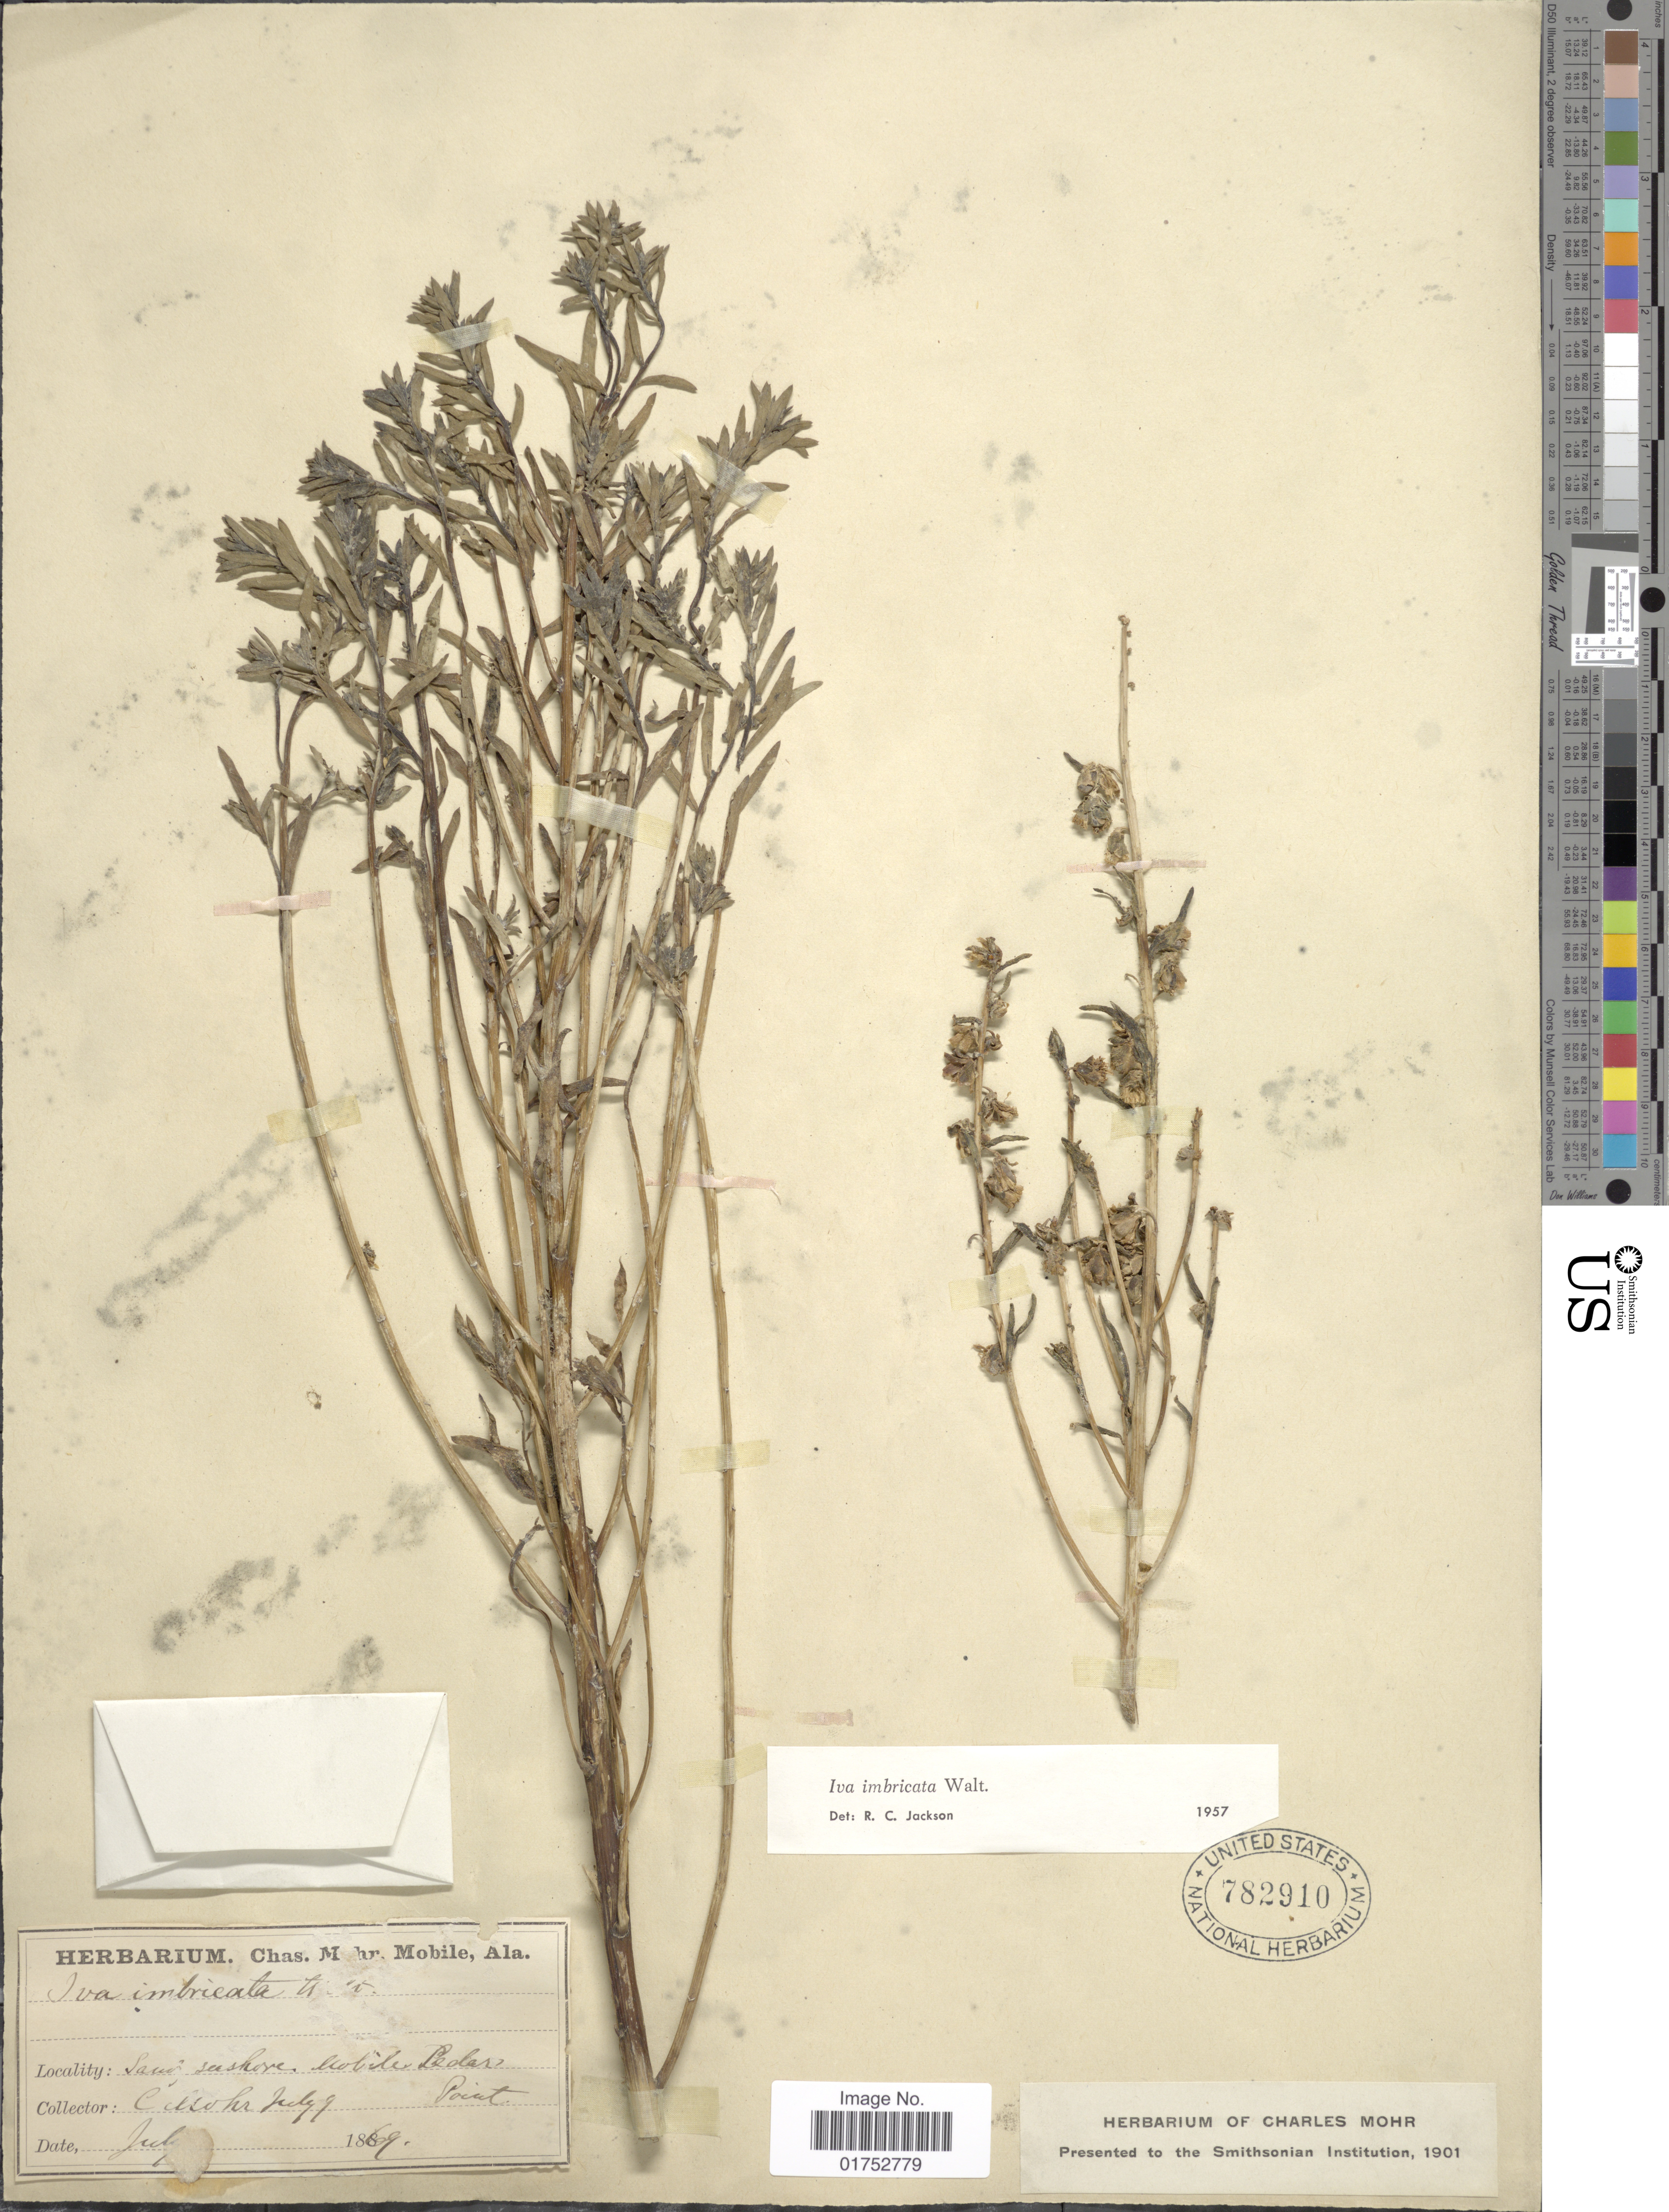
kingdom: Plantae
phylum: Tracheophyta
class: Magnoliopsida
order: Asterales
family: Asteraceae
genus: Iva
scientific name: Iva imbricata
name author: Walter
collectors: C. T. Mohr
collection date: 1869-07-09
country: United States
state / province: Alabama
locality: Mobile, Cedar, Point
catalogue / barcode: US 782910